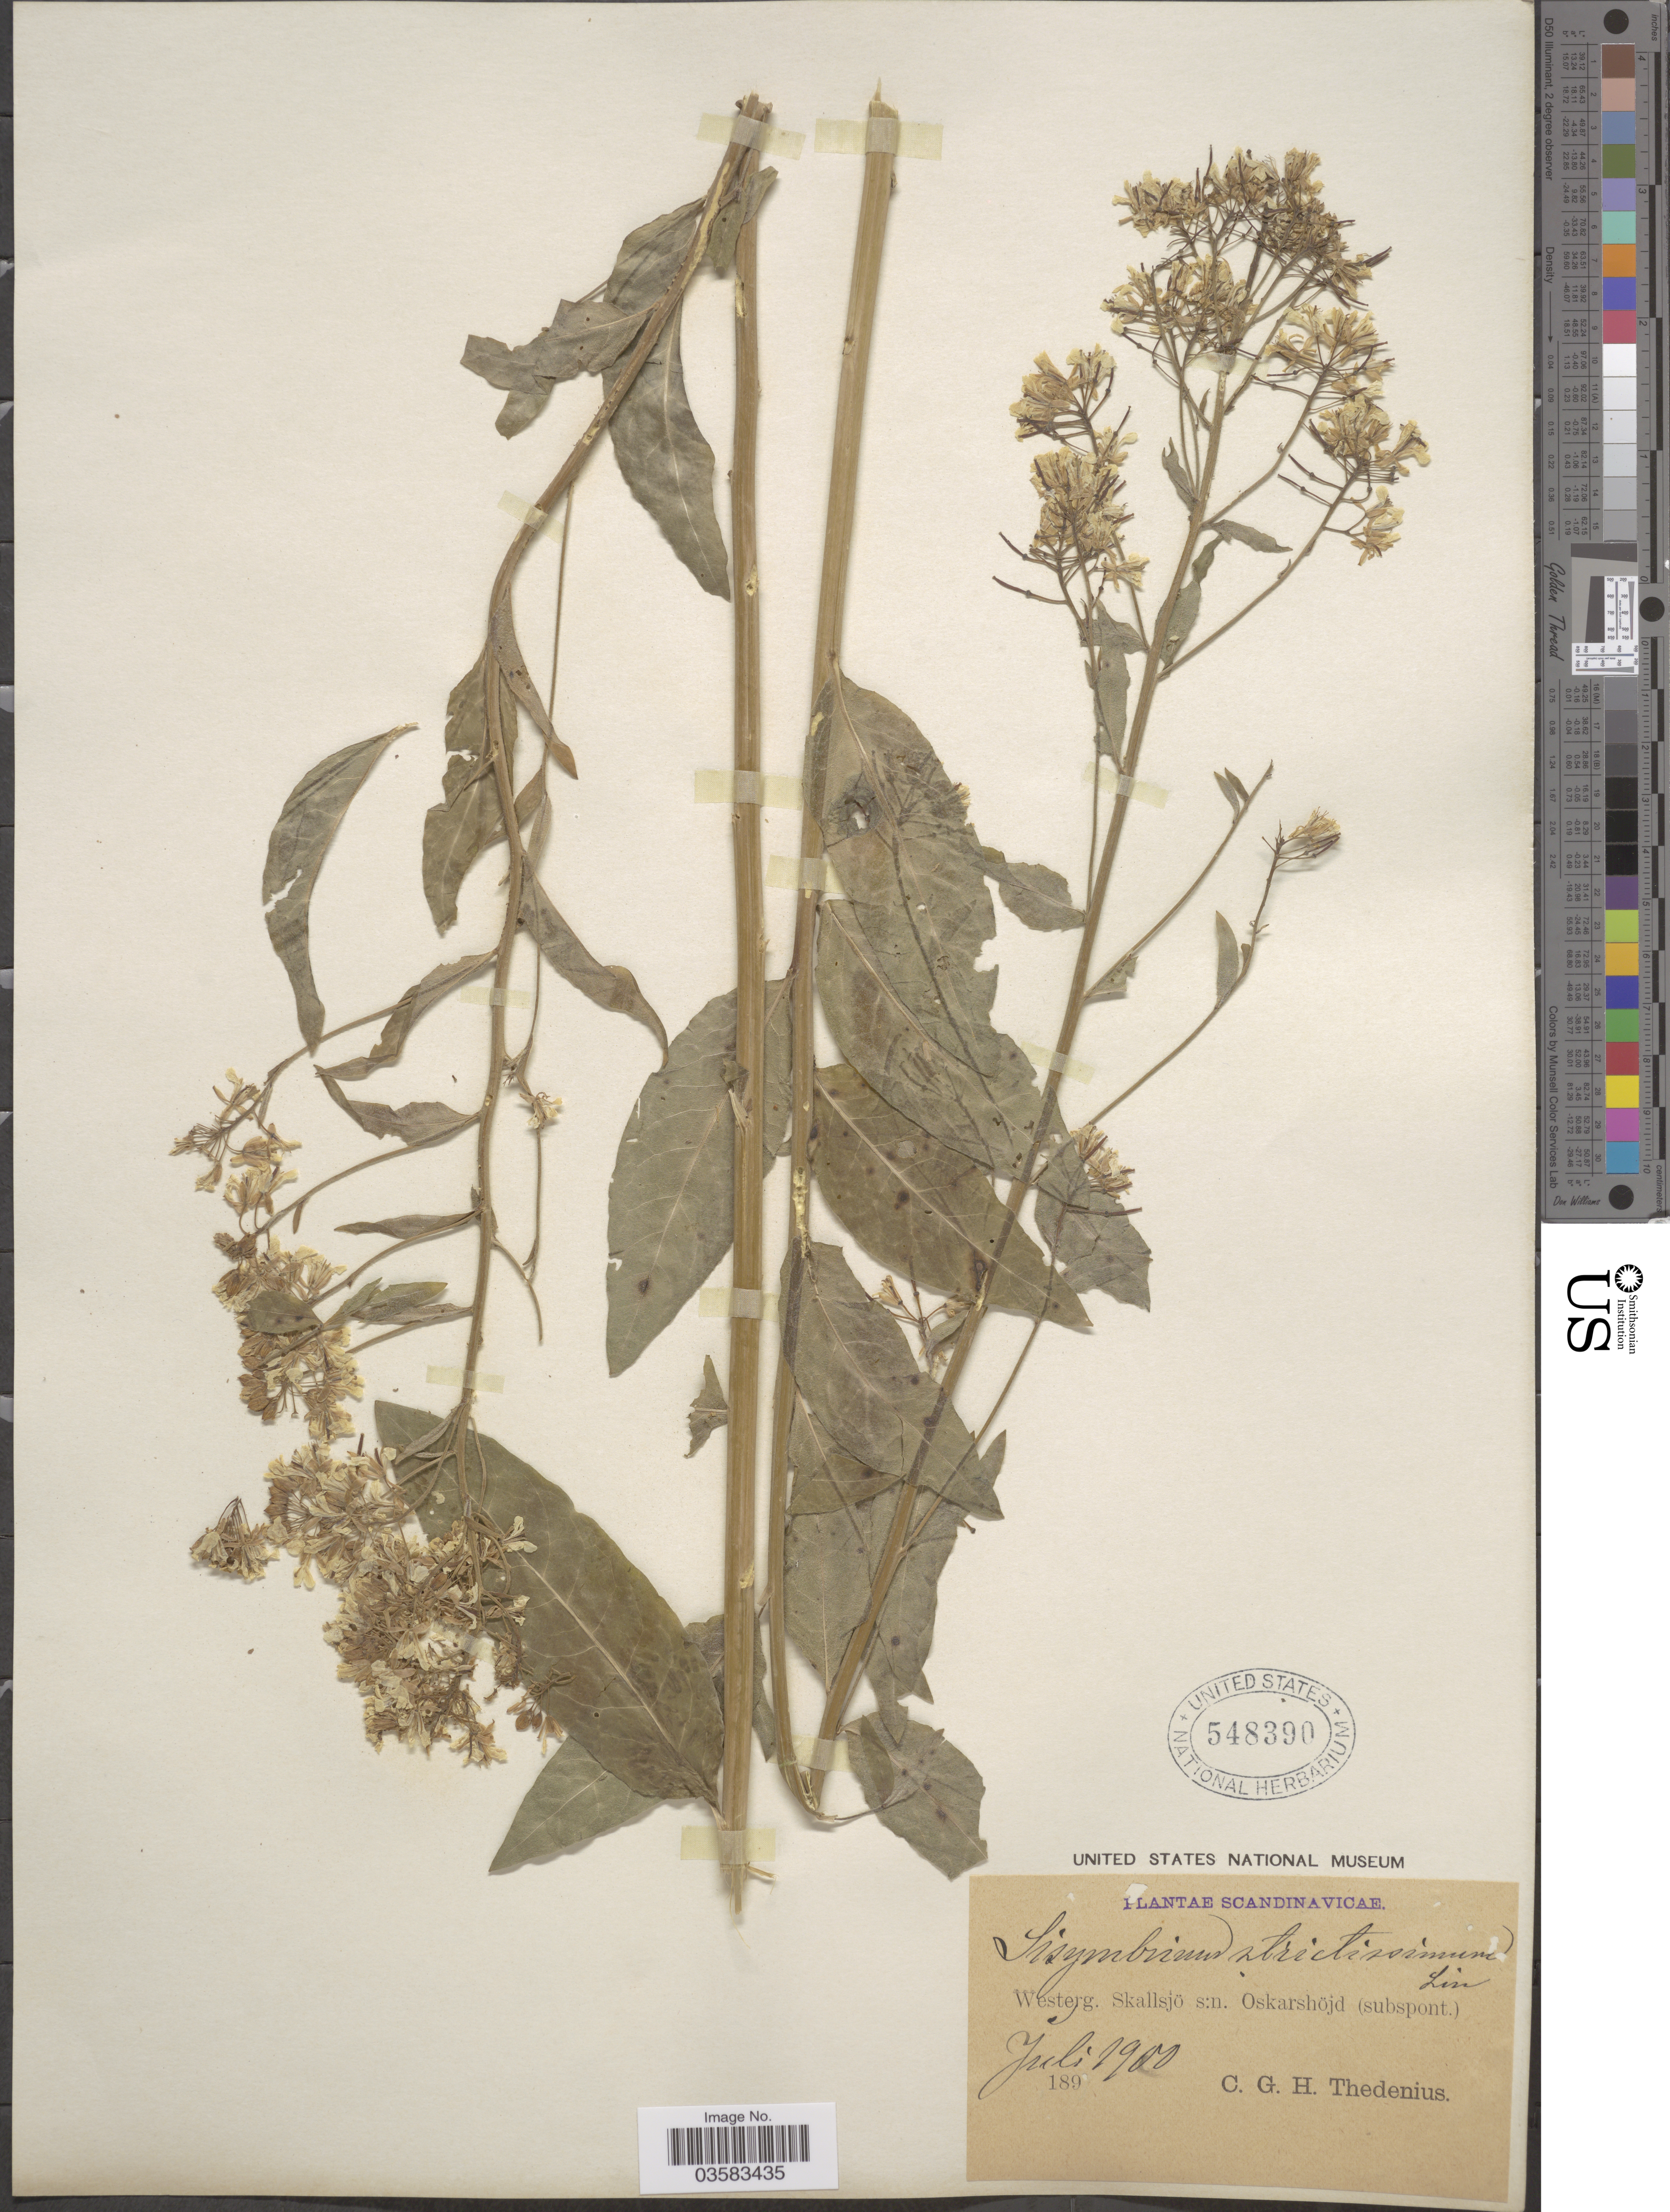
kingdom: Plantae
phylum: Tracheophyta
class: Magnoliopsida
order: Brassicales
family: Brassicaceae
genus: Sisymbrium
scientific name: Sisymbrium strictissimum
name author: L.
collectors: C. Thedenius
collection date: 1900-07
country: Sweden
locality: Scandinavicæ. Westerg. Skallsjö s:n. Oskarshöjd (subspont.).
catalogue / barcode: US 548390